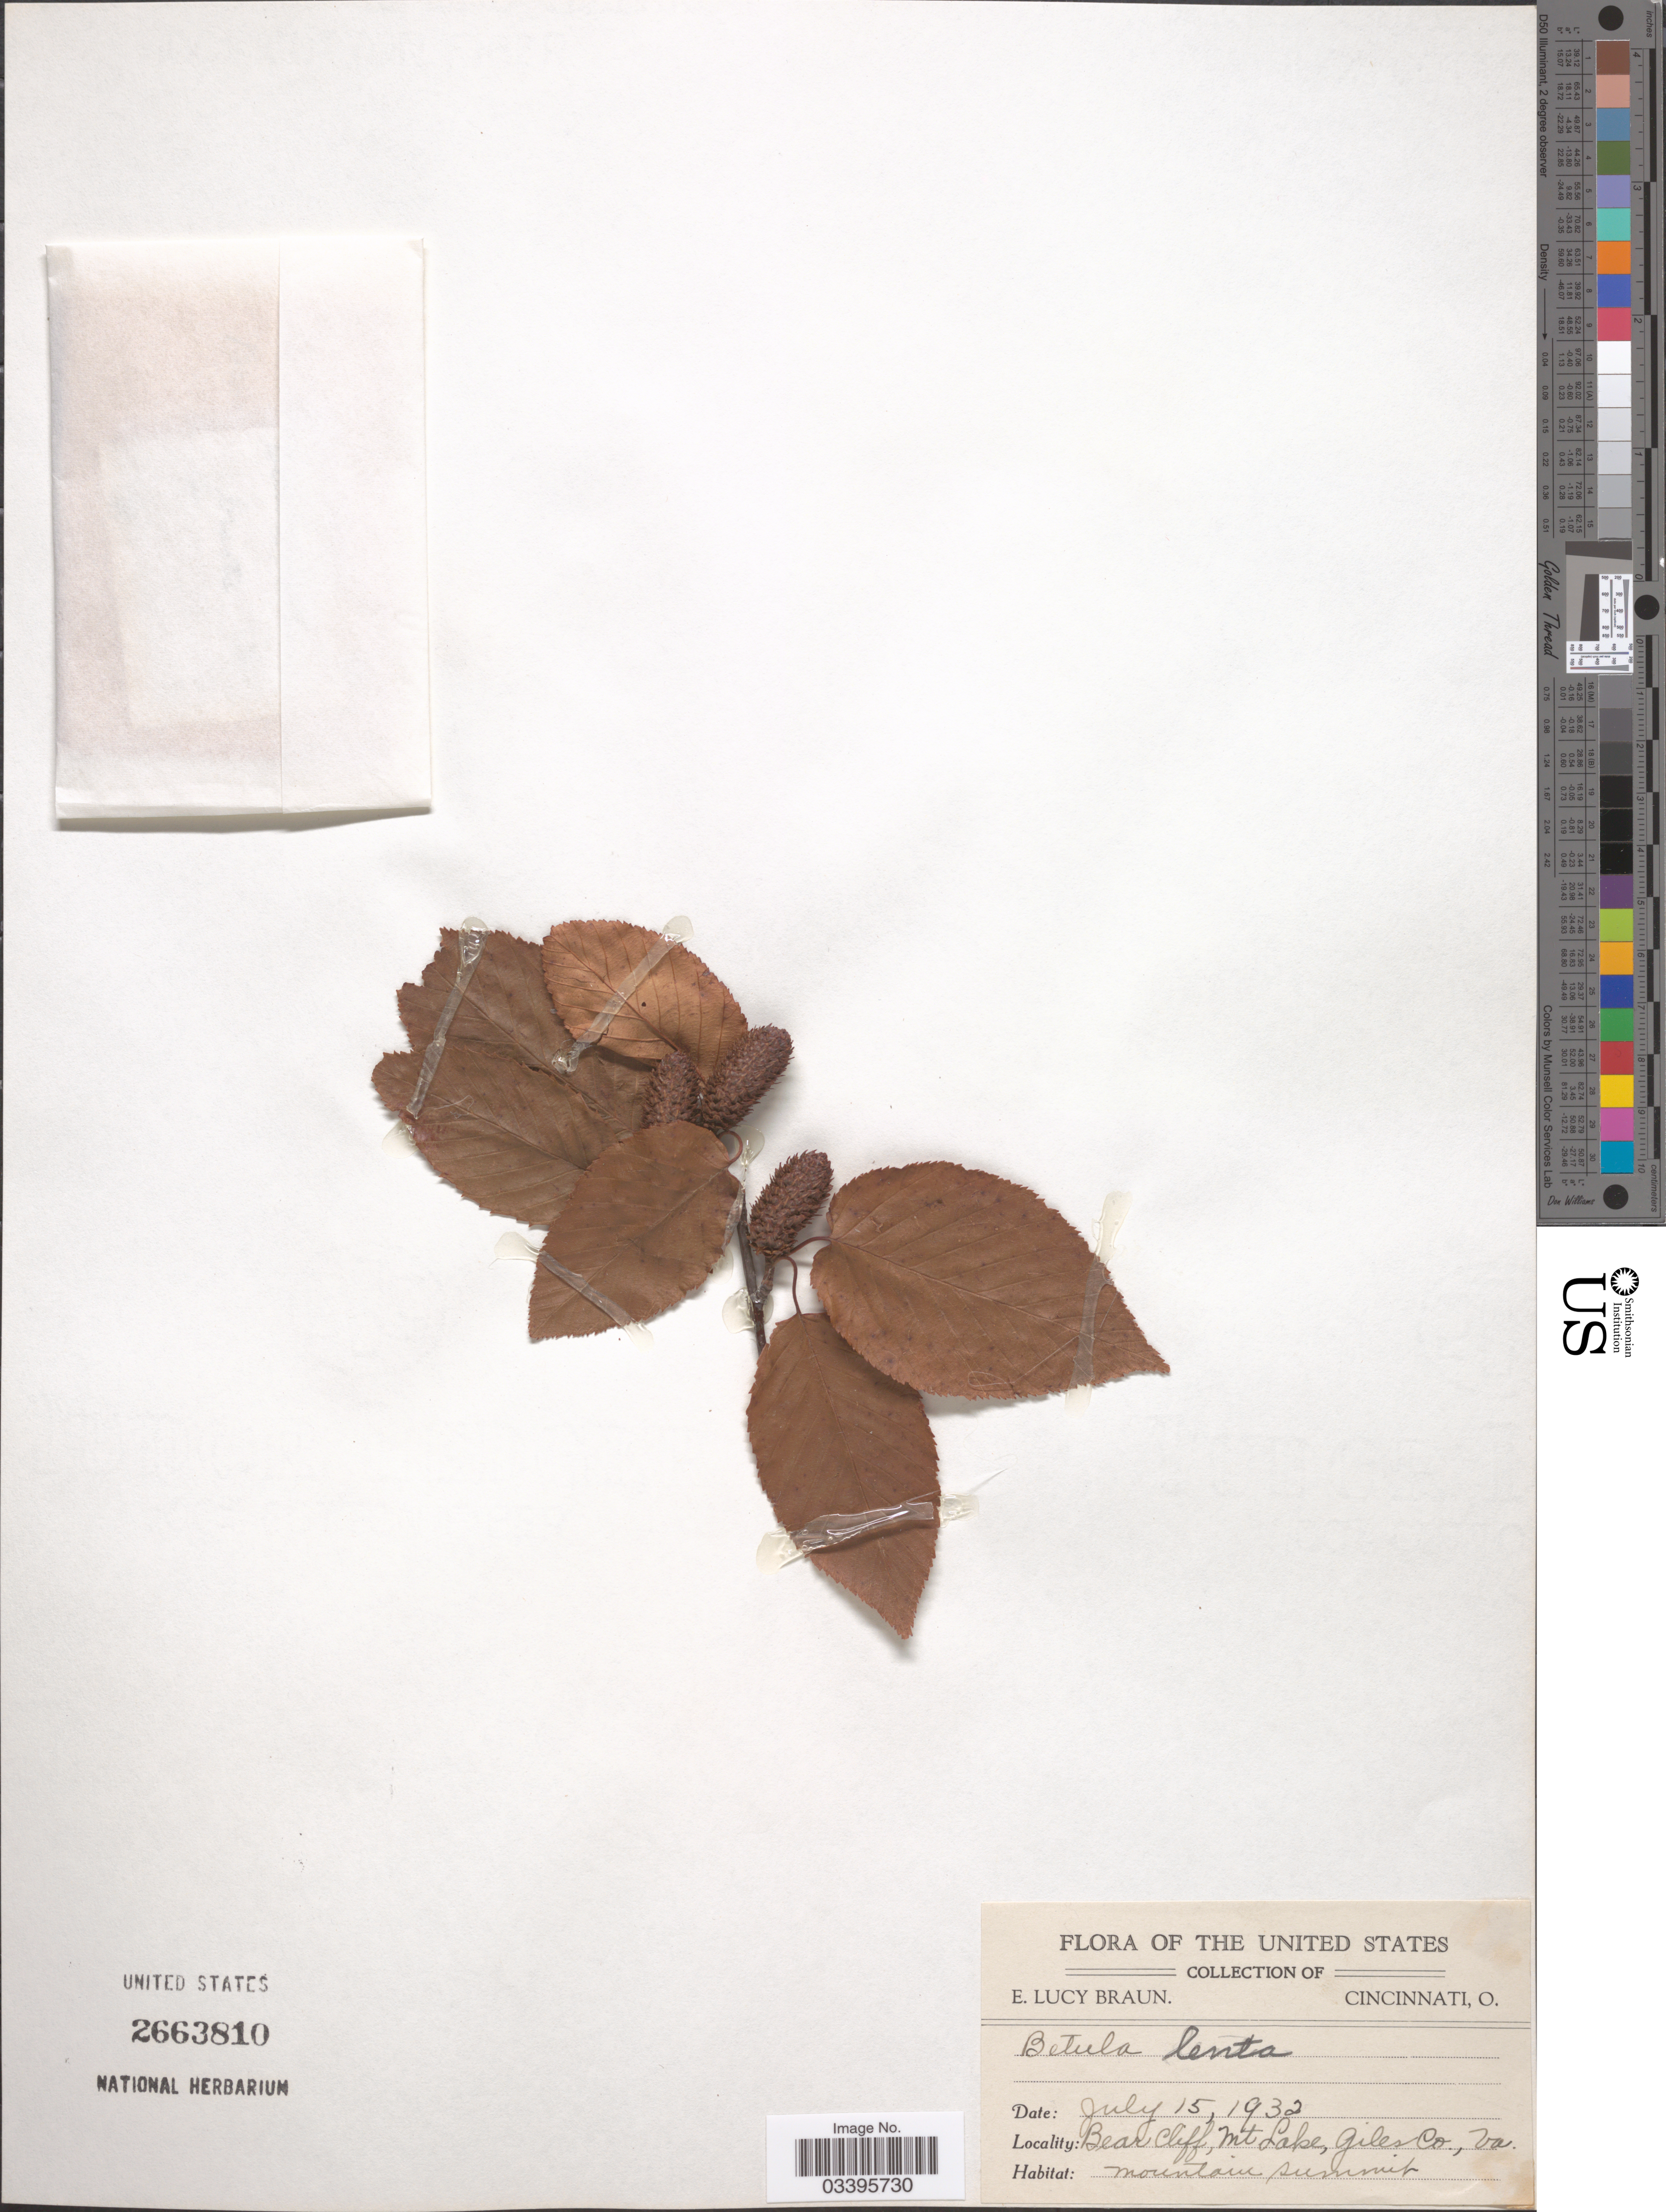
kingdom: Plantae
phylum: Tracheophyta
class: Magnoliopsida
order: Fagales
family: Betulaceae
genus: Betula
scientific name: Betula lenta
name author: L.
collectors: E. L. Braun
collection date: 1932-07-15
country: United States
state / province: Virginia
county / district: Giles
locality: Bear Cliff, Mt Lake, Giles Co.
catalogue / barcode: US 2663810